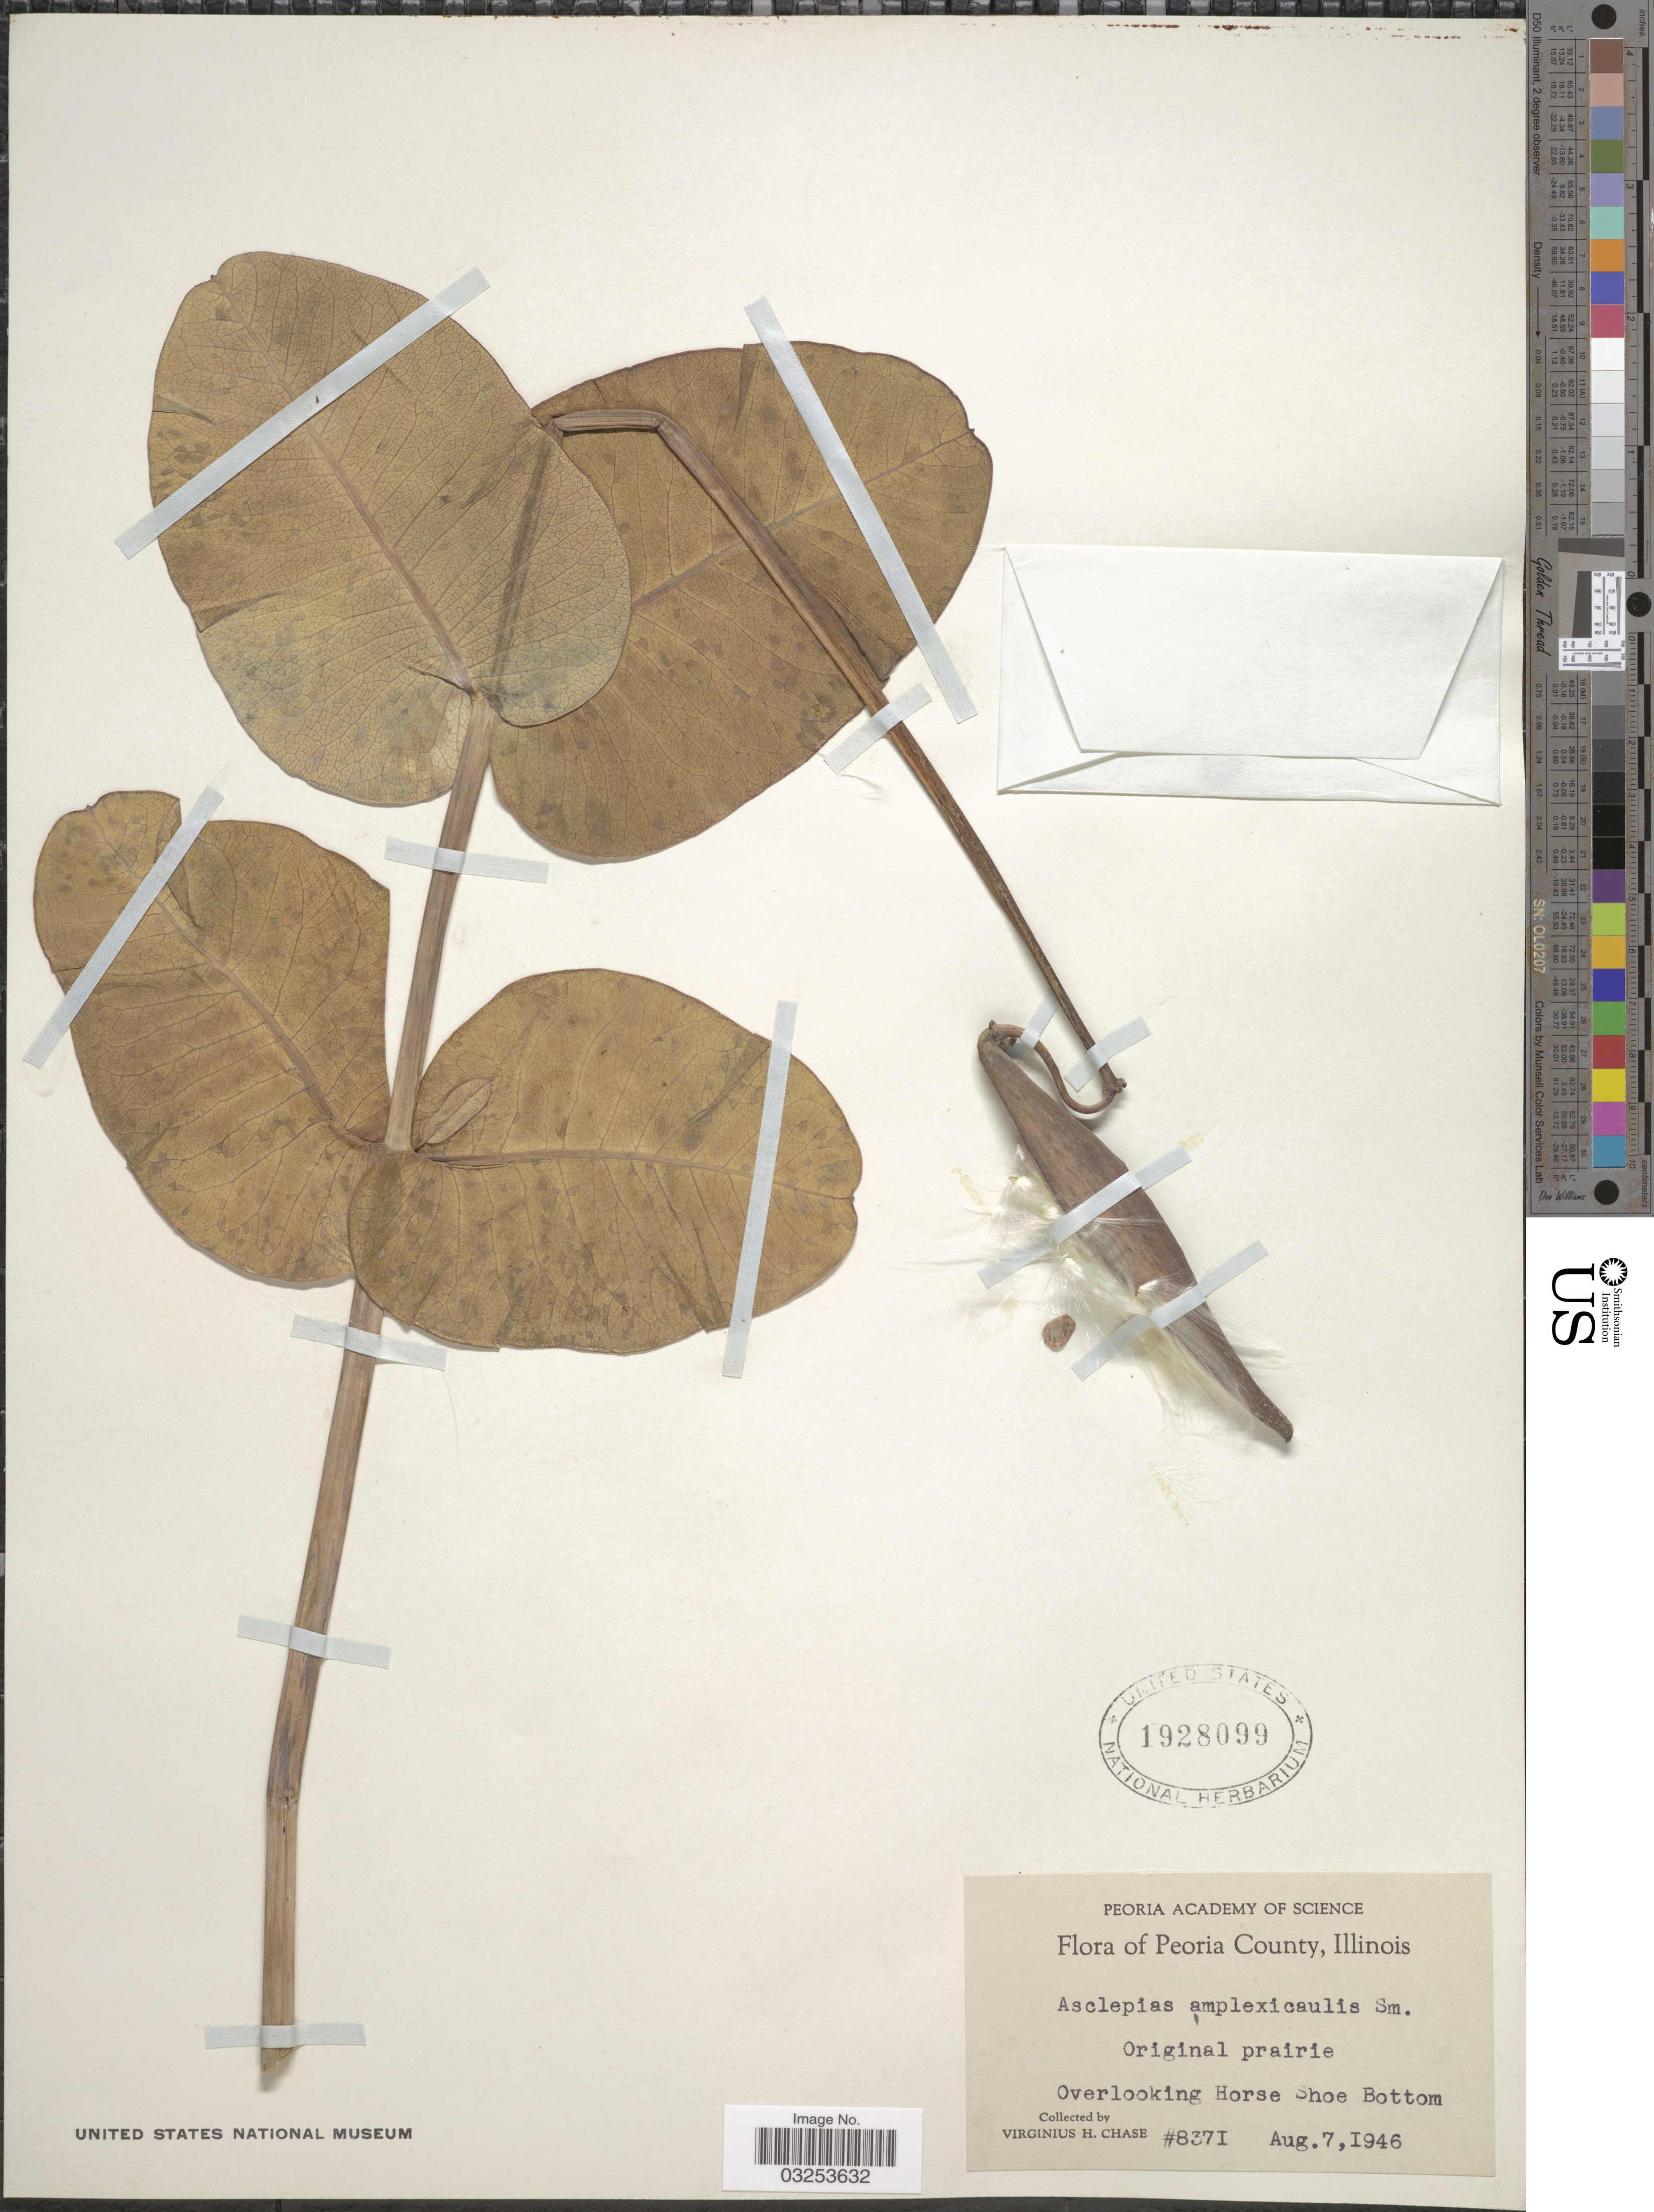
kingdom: Plantae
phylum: Tracheophyta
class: Magnoliopsida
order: Gentianales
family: Apocynaceae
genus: Asclepias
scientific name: Asclepias amplexicaulis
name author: J. Small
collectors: V. H. Chase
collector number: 8371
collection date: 1946-08-07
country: United States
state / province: Illinois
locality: Peoria County. Original prairie. Overlooking Horse Shoe Bottom.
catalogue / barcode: US 1928099